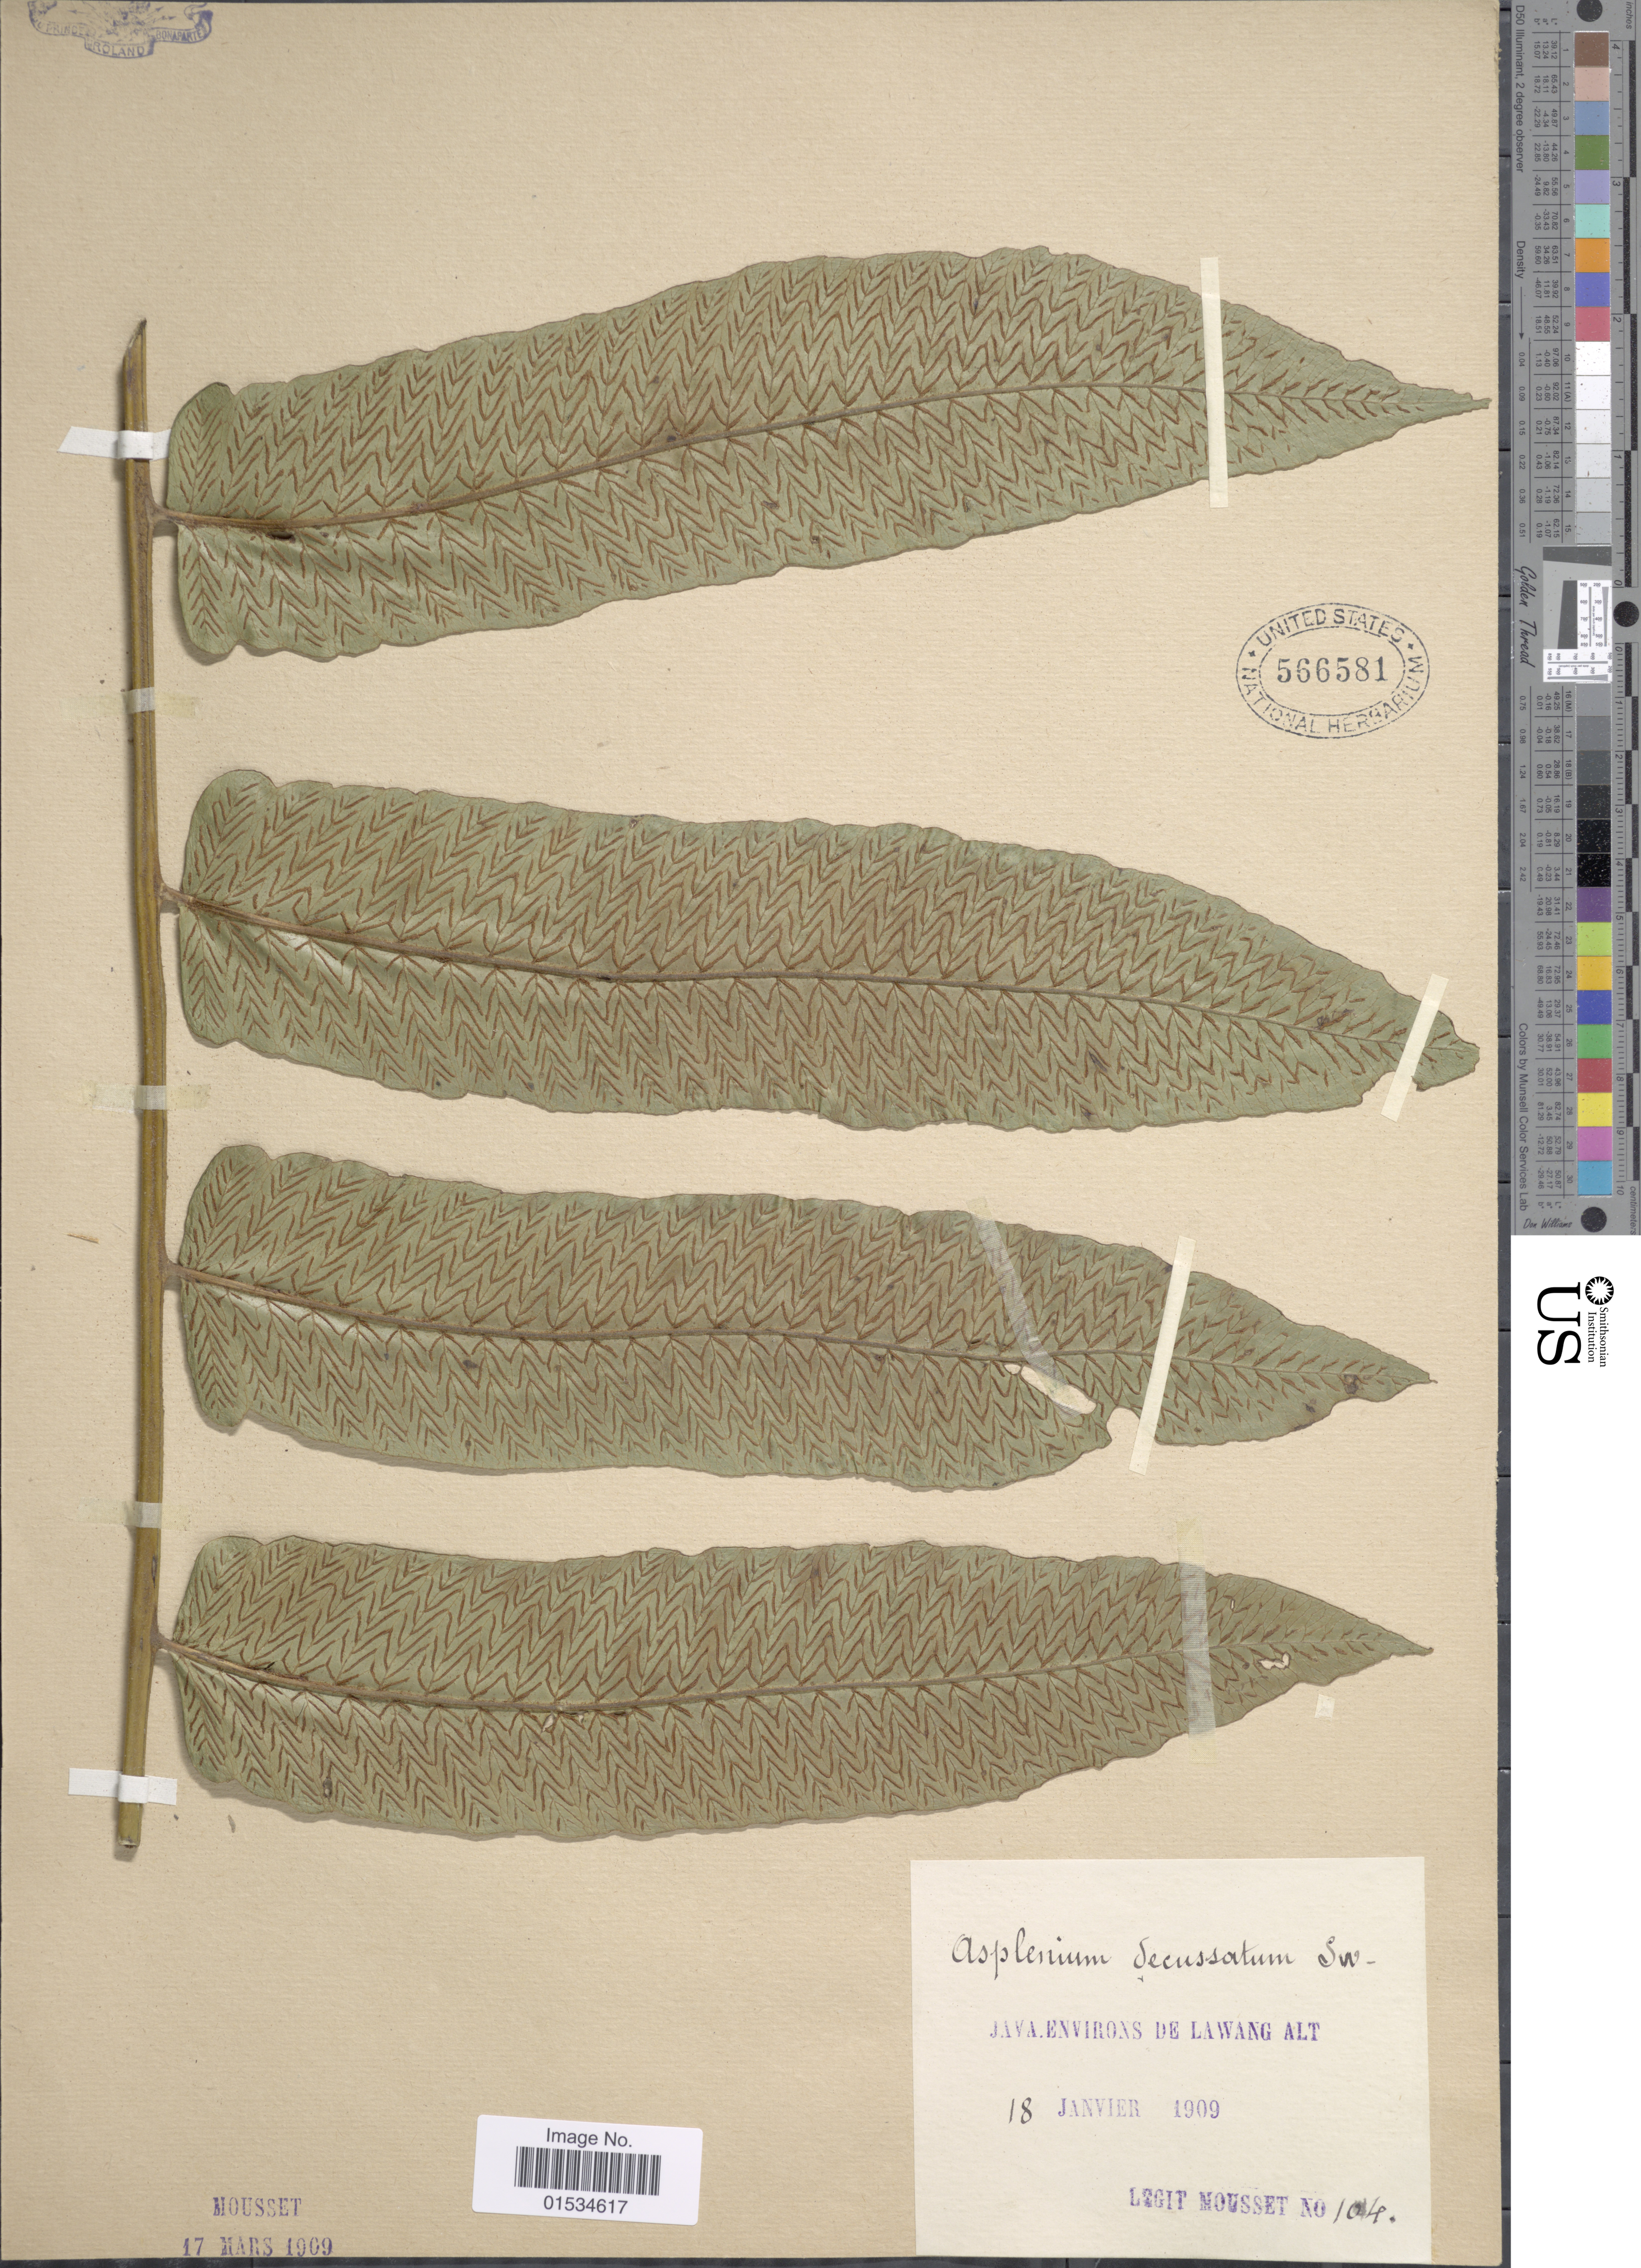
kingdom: Plantae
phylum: Tracheophyta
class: Polypodiopsida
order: Polypodiales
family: Athyriaceae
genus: Diplazium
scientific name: Diplazium accendens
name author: Blume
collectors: Mousset, --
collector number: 104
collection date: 1909-01-18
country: Indonesia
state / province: Java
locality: De Lawang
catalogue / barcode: US 566581